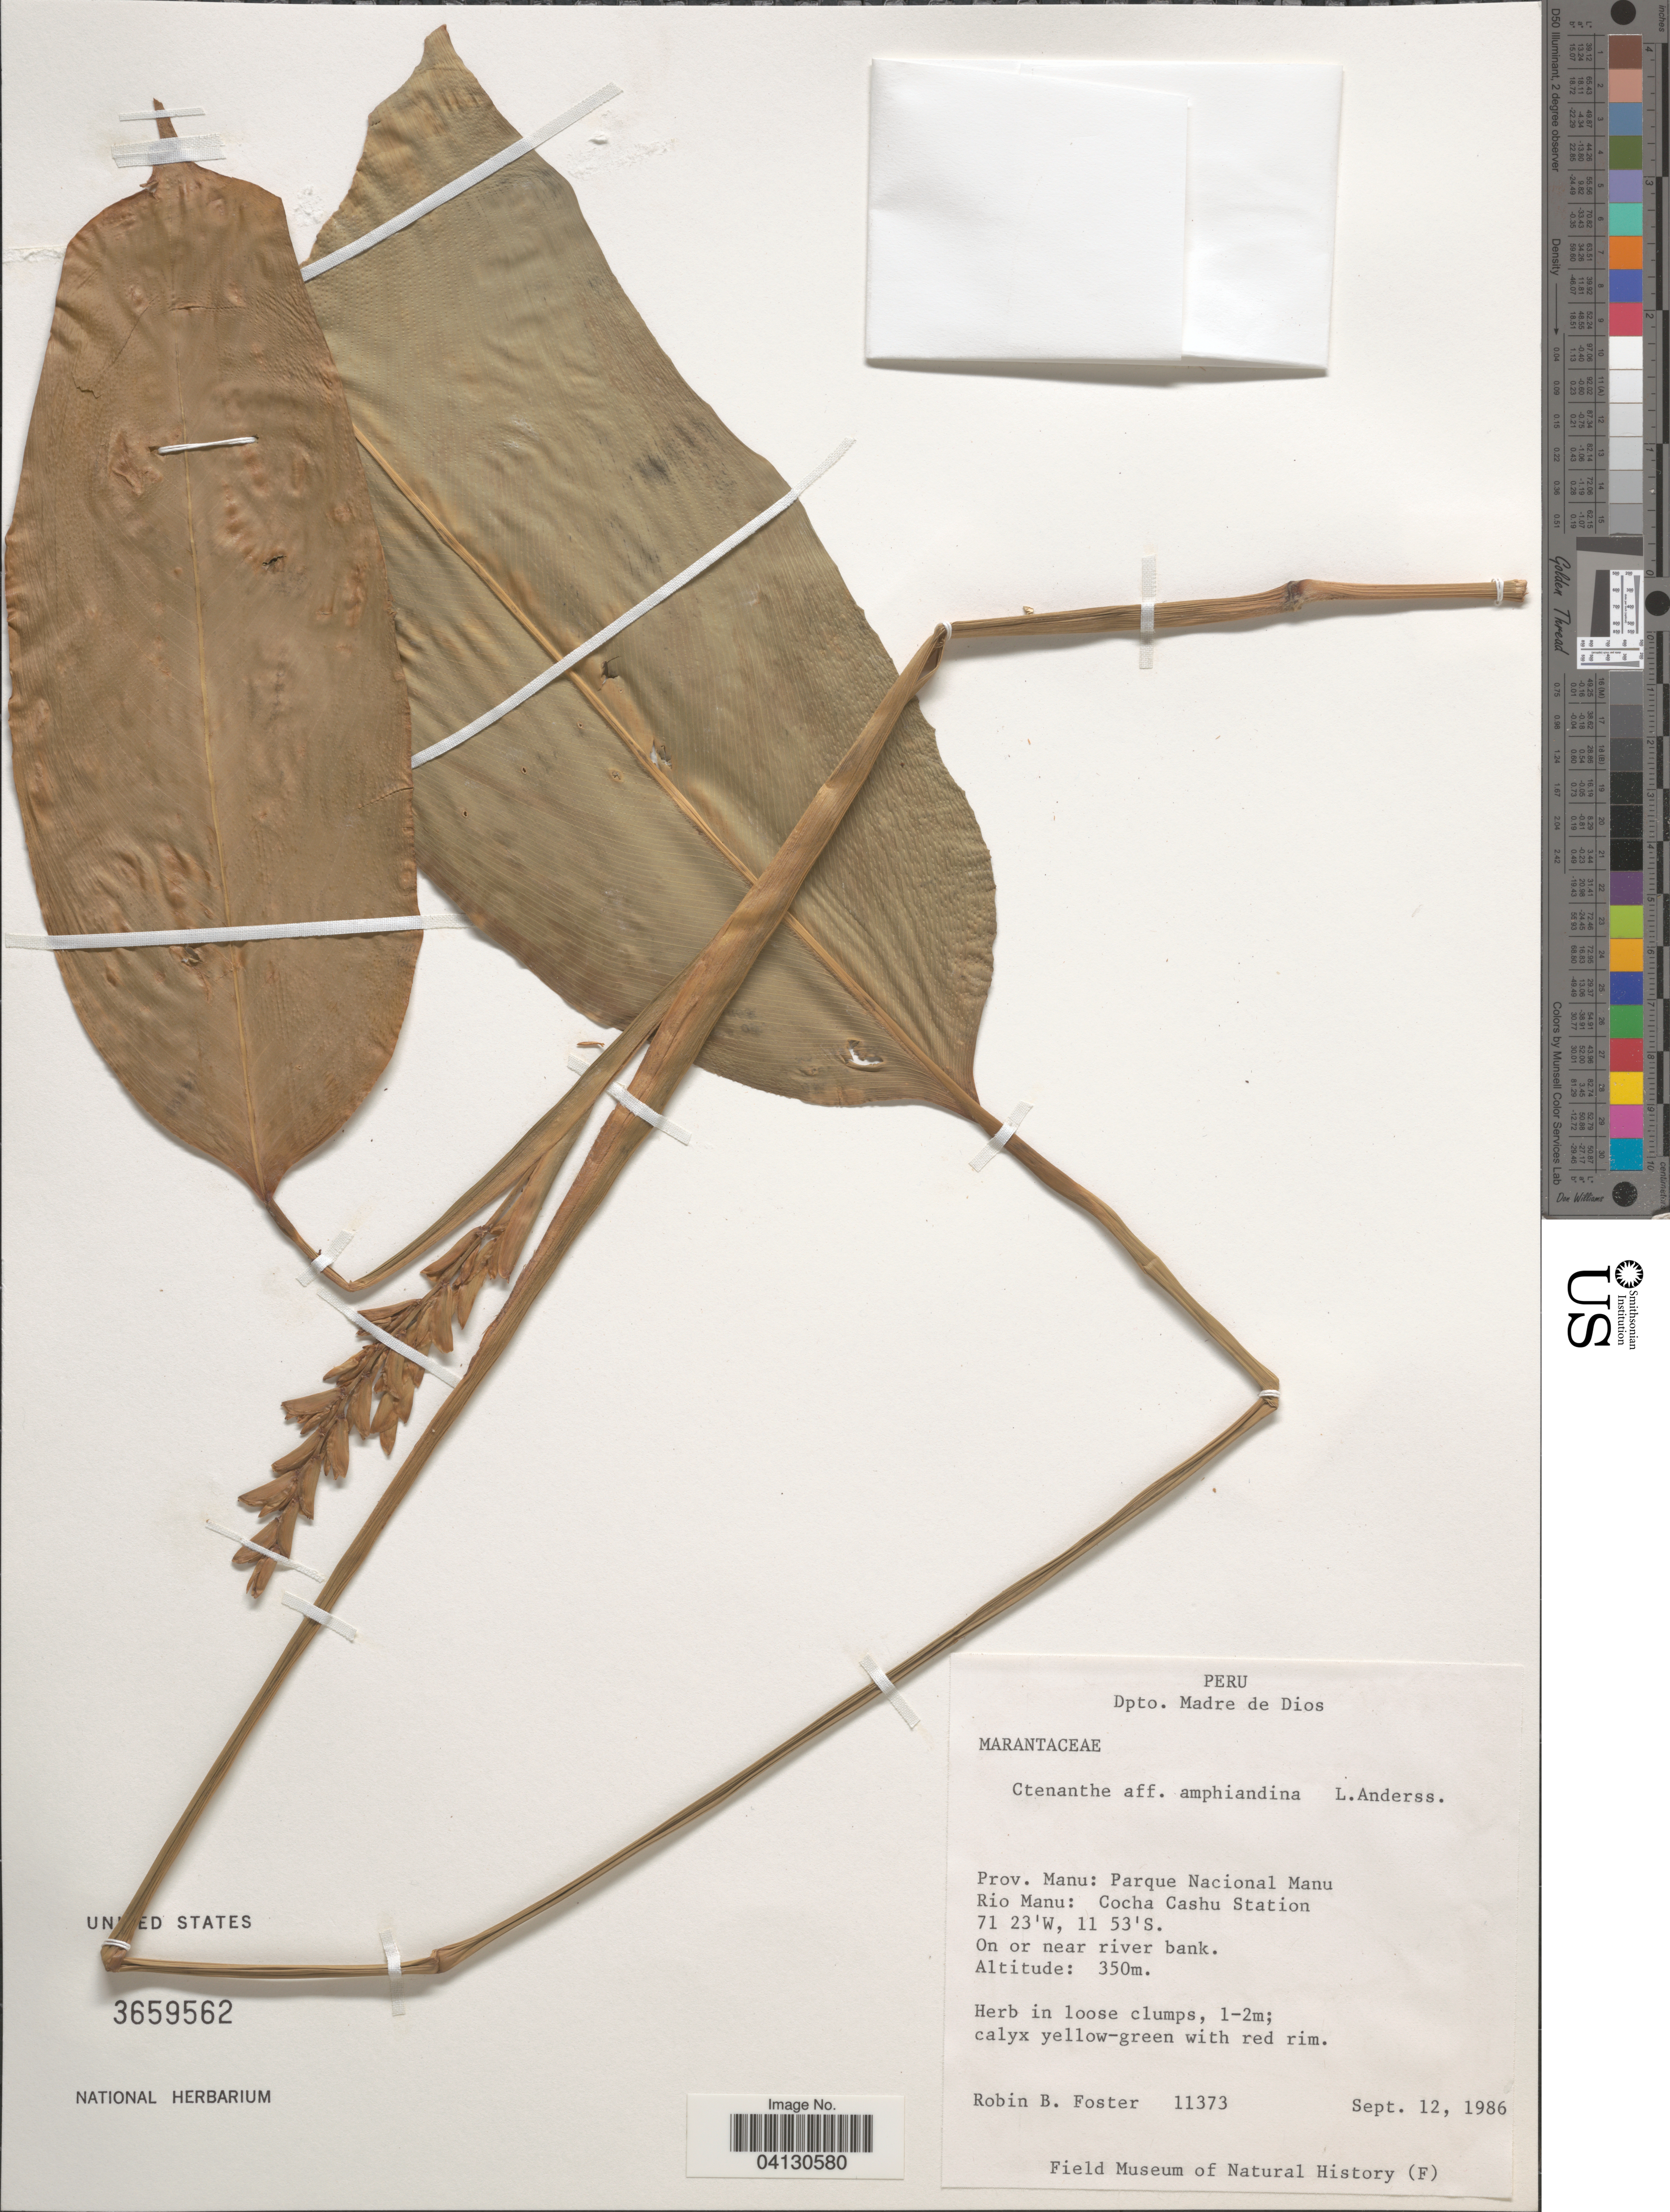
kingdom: Plantae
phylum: Tracheophyta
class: Liliopsida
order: Zingiberales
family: Marantaceae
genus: Ctenanthe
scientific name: Ctenanthe amphiandina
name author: L. Andersson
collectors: R. B. Foster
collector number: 11373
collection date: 1986-09-12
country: Peru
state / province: Madre de Dios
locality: Prov. Manu: Parque Nacional Manu. Rio Manu: Cocha Cashu Station. On or near river bank.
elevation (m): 350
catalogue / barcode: US 3659562